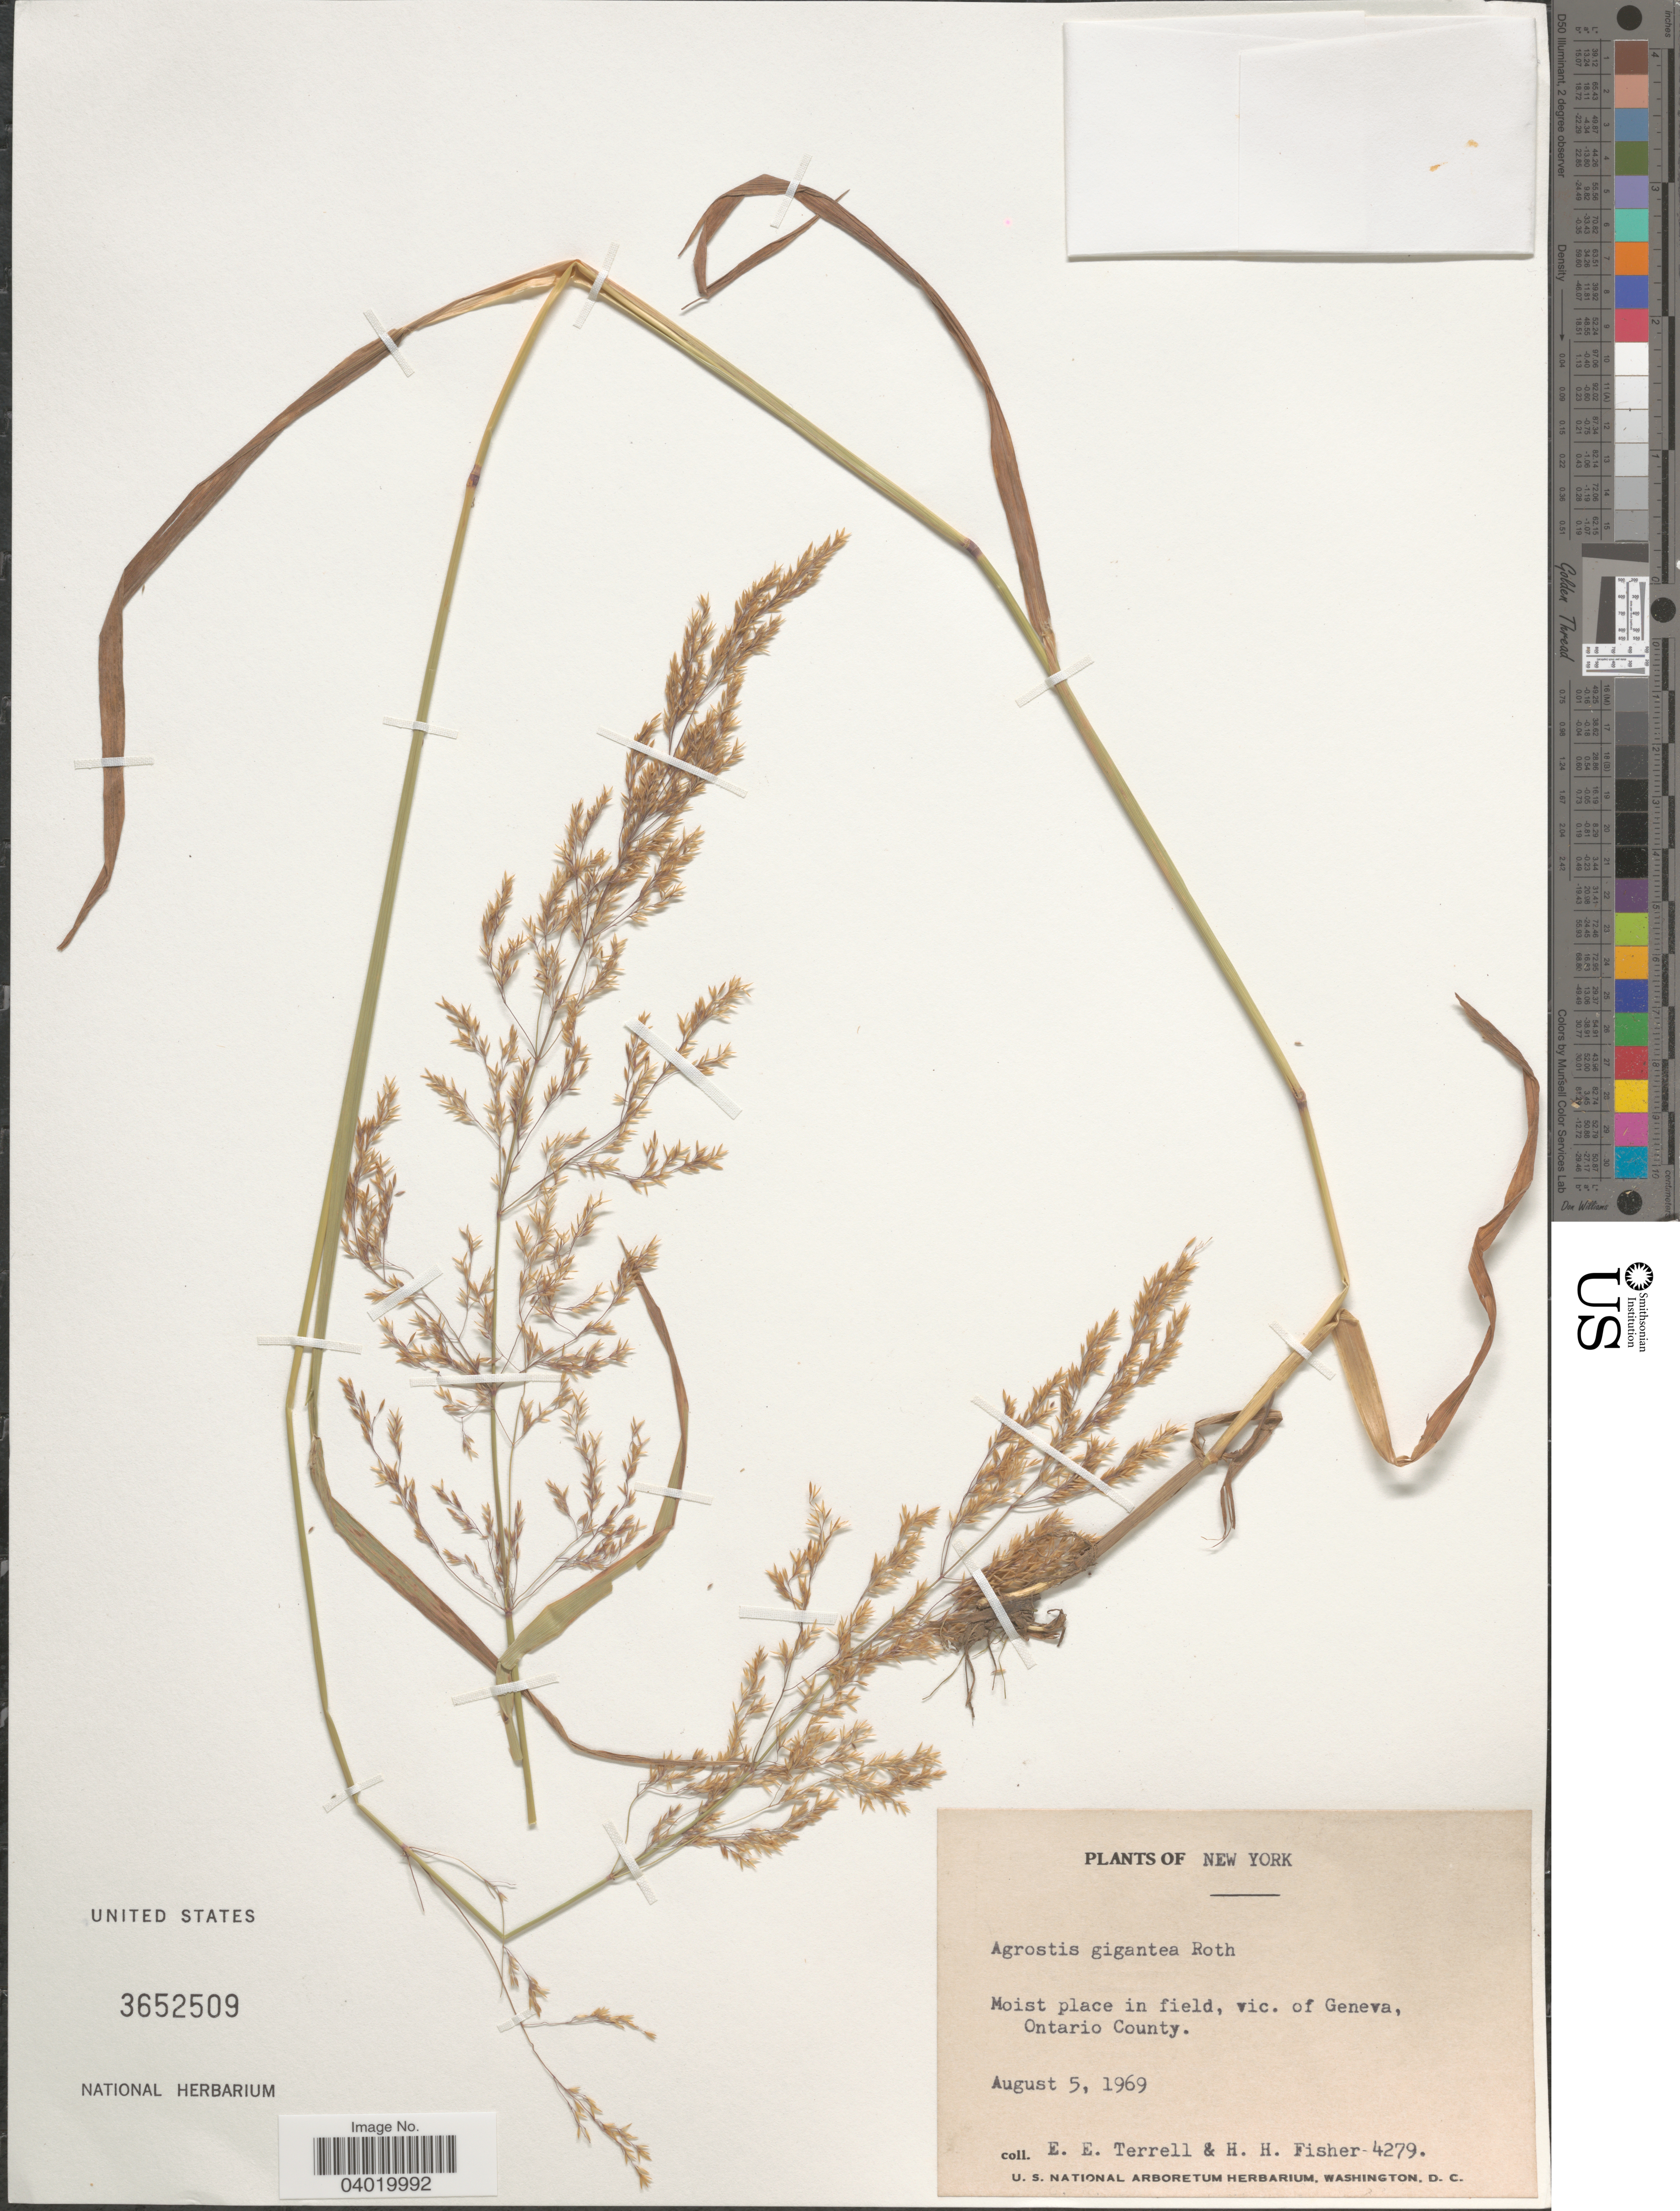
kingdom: Plantae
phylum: Tracheophyta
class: Liliopsida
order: Poales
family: Poaceae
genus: Agrostis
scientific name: Agrostis gigantea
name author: Roth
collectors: E. E. Terrell & H. H. Fisher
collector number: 4279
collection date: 1969-08-05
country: United States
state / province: New York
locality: Moist place in field, vic. of Geneva, Ontario County.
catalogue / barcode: US 3652509